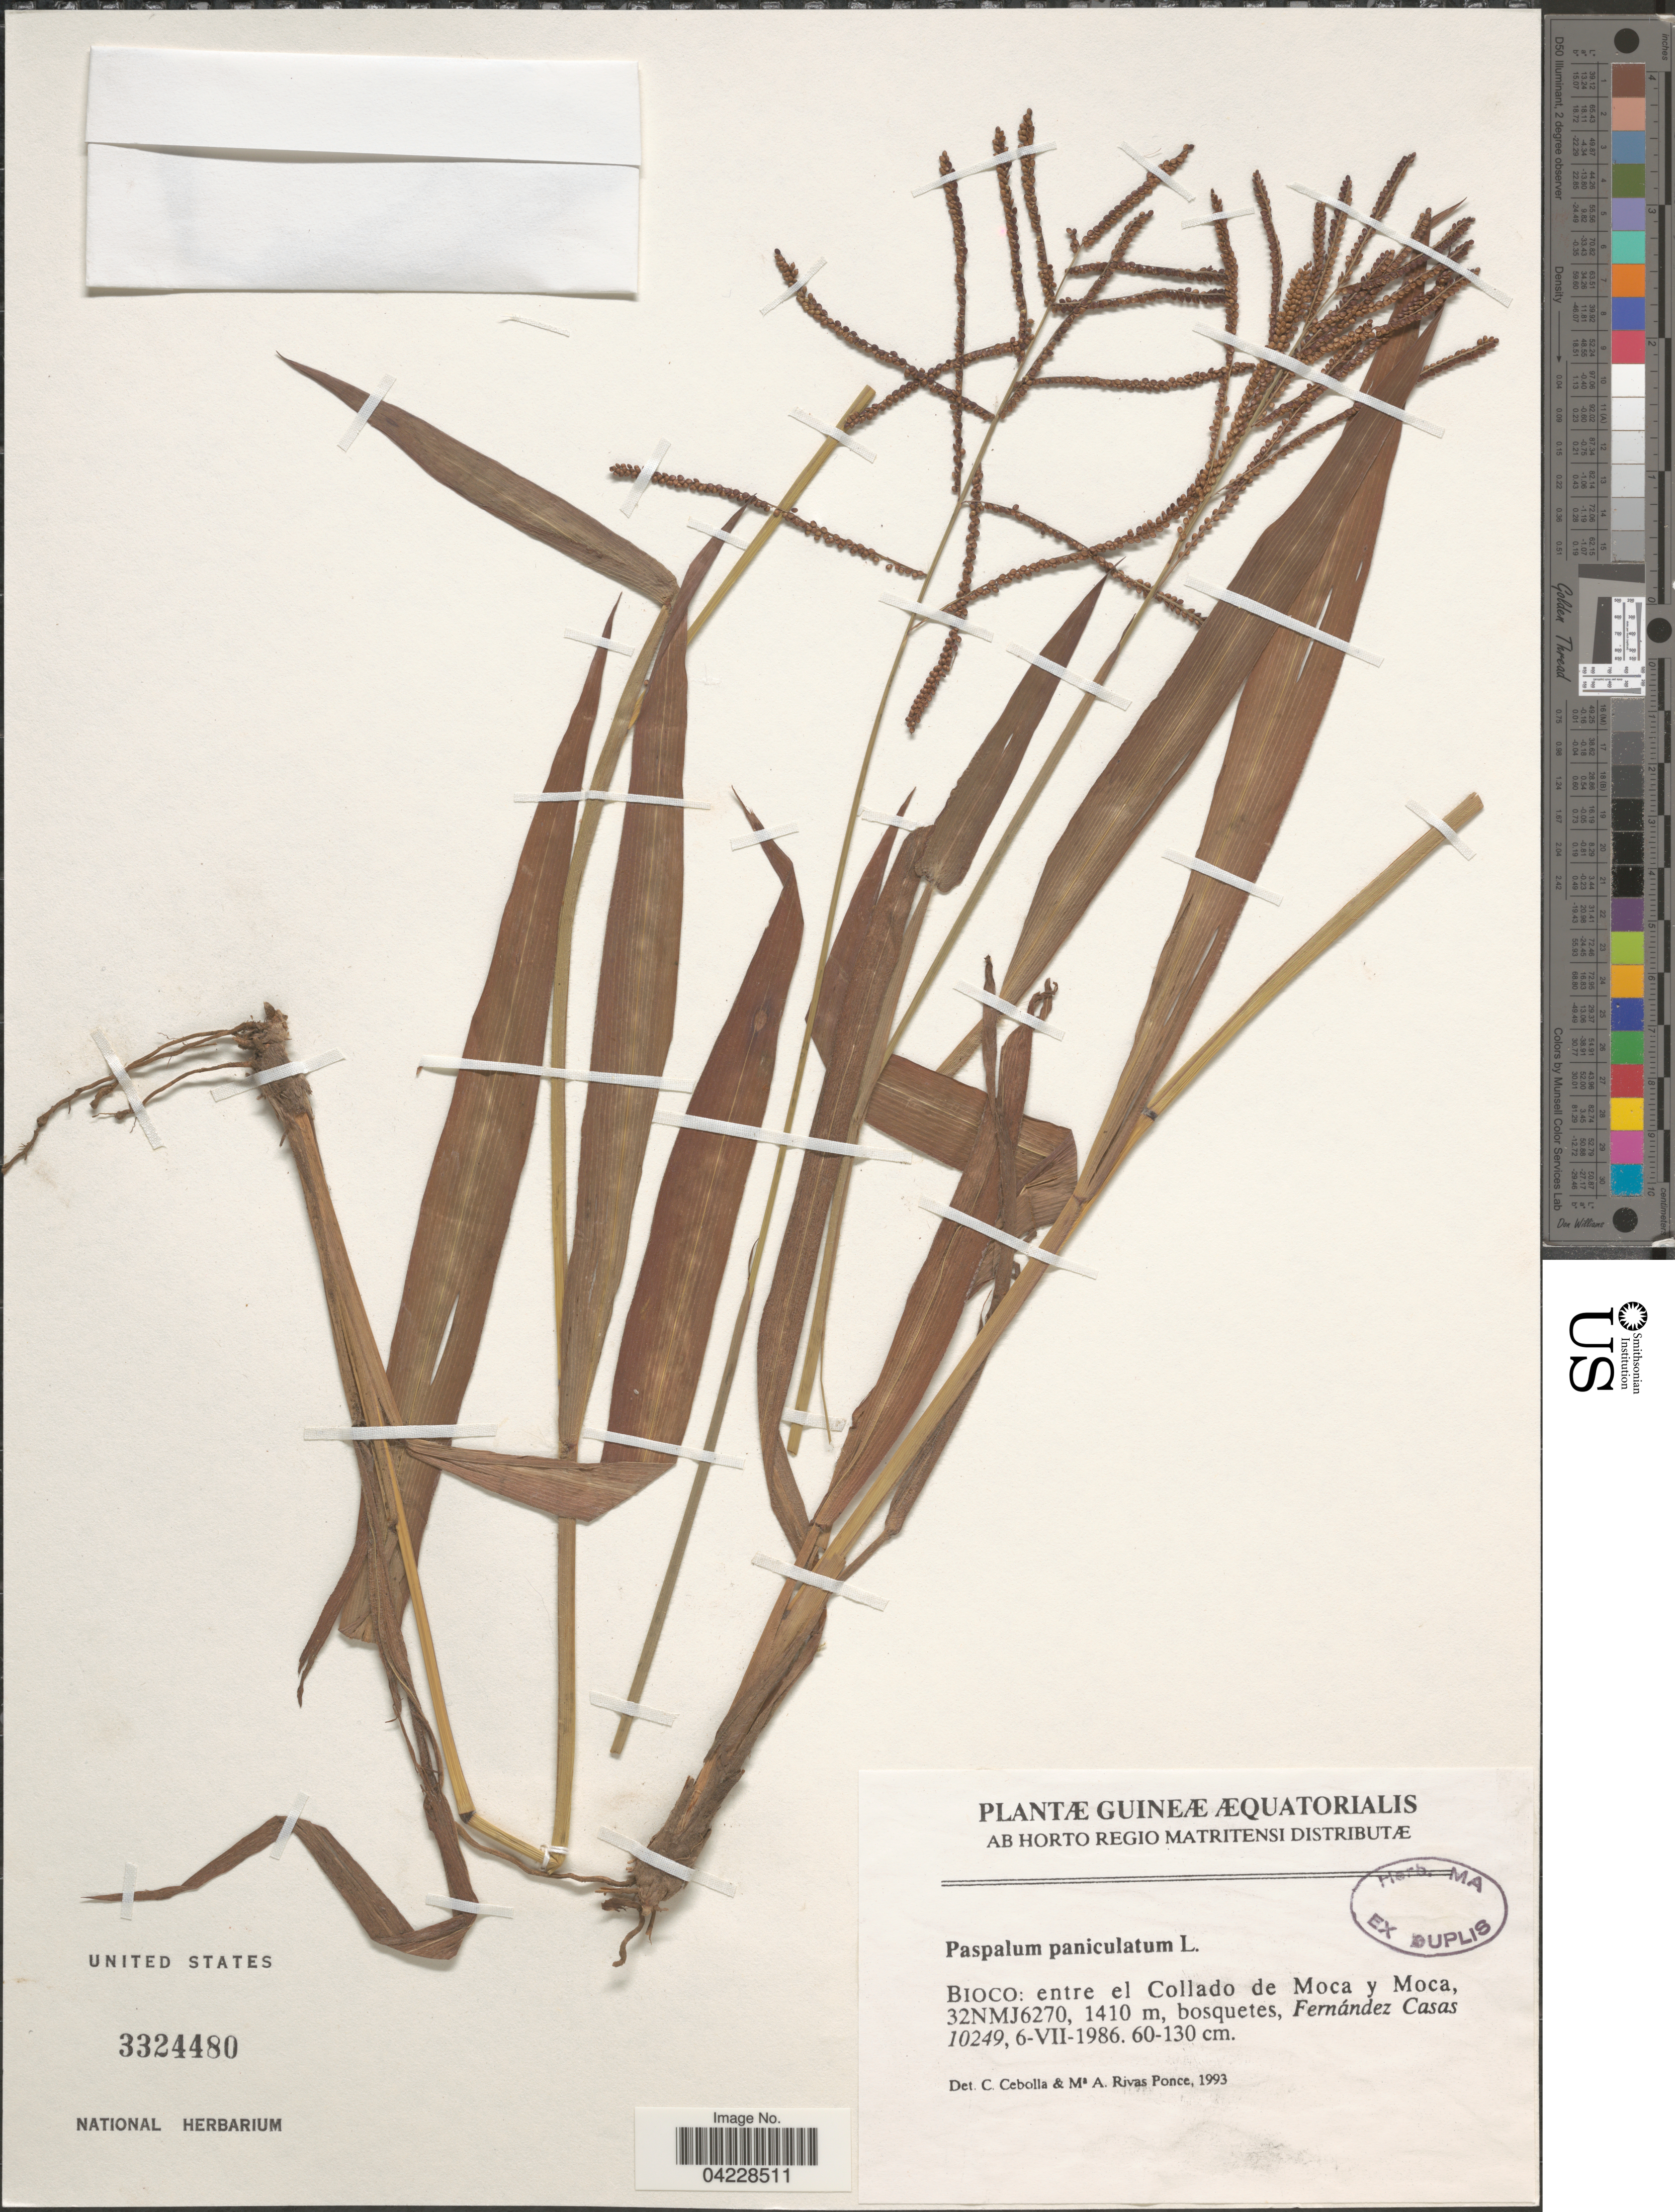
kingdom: Plantae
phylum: Tracheophyta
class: Liliopsida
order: Poales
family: Poaceae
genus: Paspalum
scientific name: Paspalum paniculatum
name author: L.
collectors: F. Casas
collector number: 10249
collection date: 1986-07-06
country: Equatorial Guinea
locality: Guineæ Æquatorialis. Bioco: entre el Collado de Moca y Moca, 32NMJ6270.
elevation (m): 1410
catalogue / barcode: US 3324480